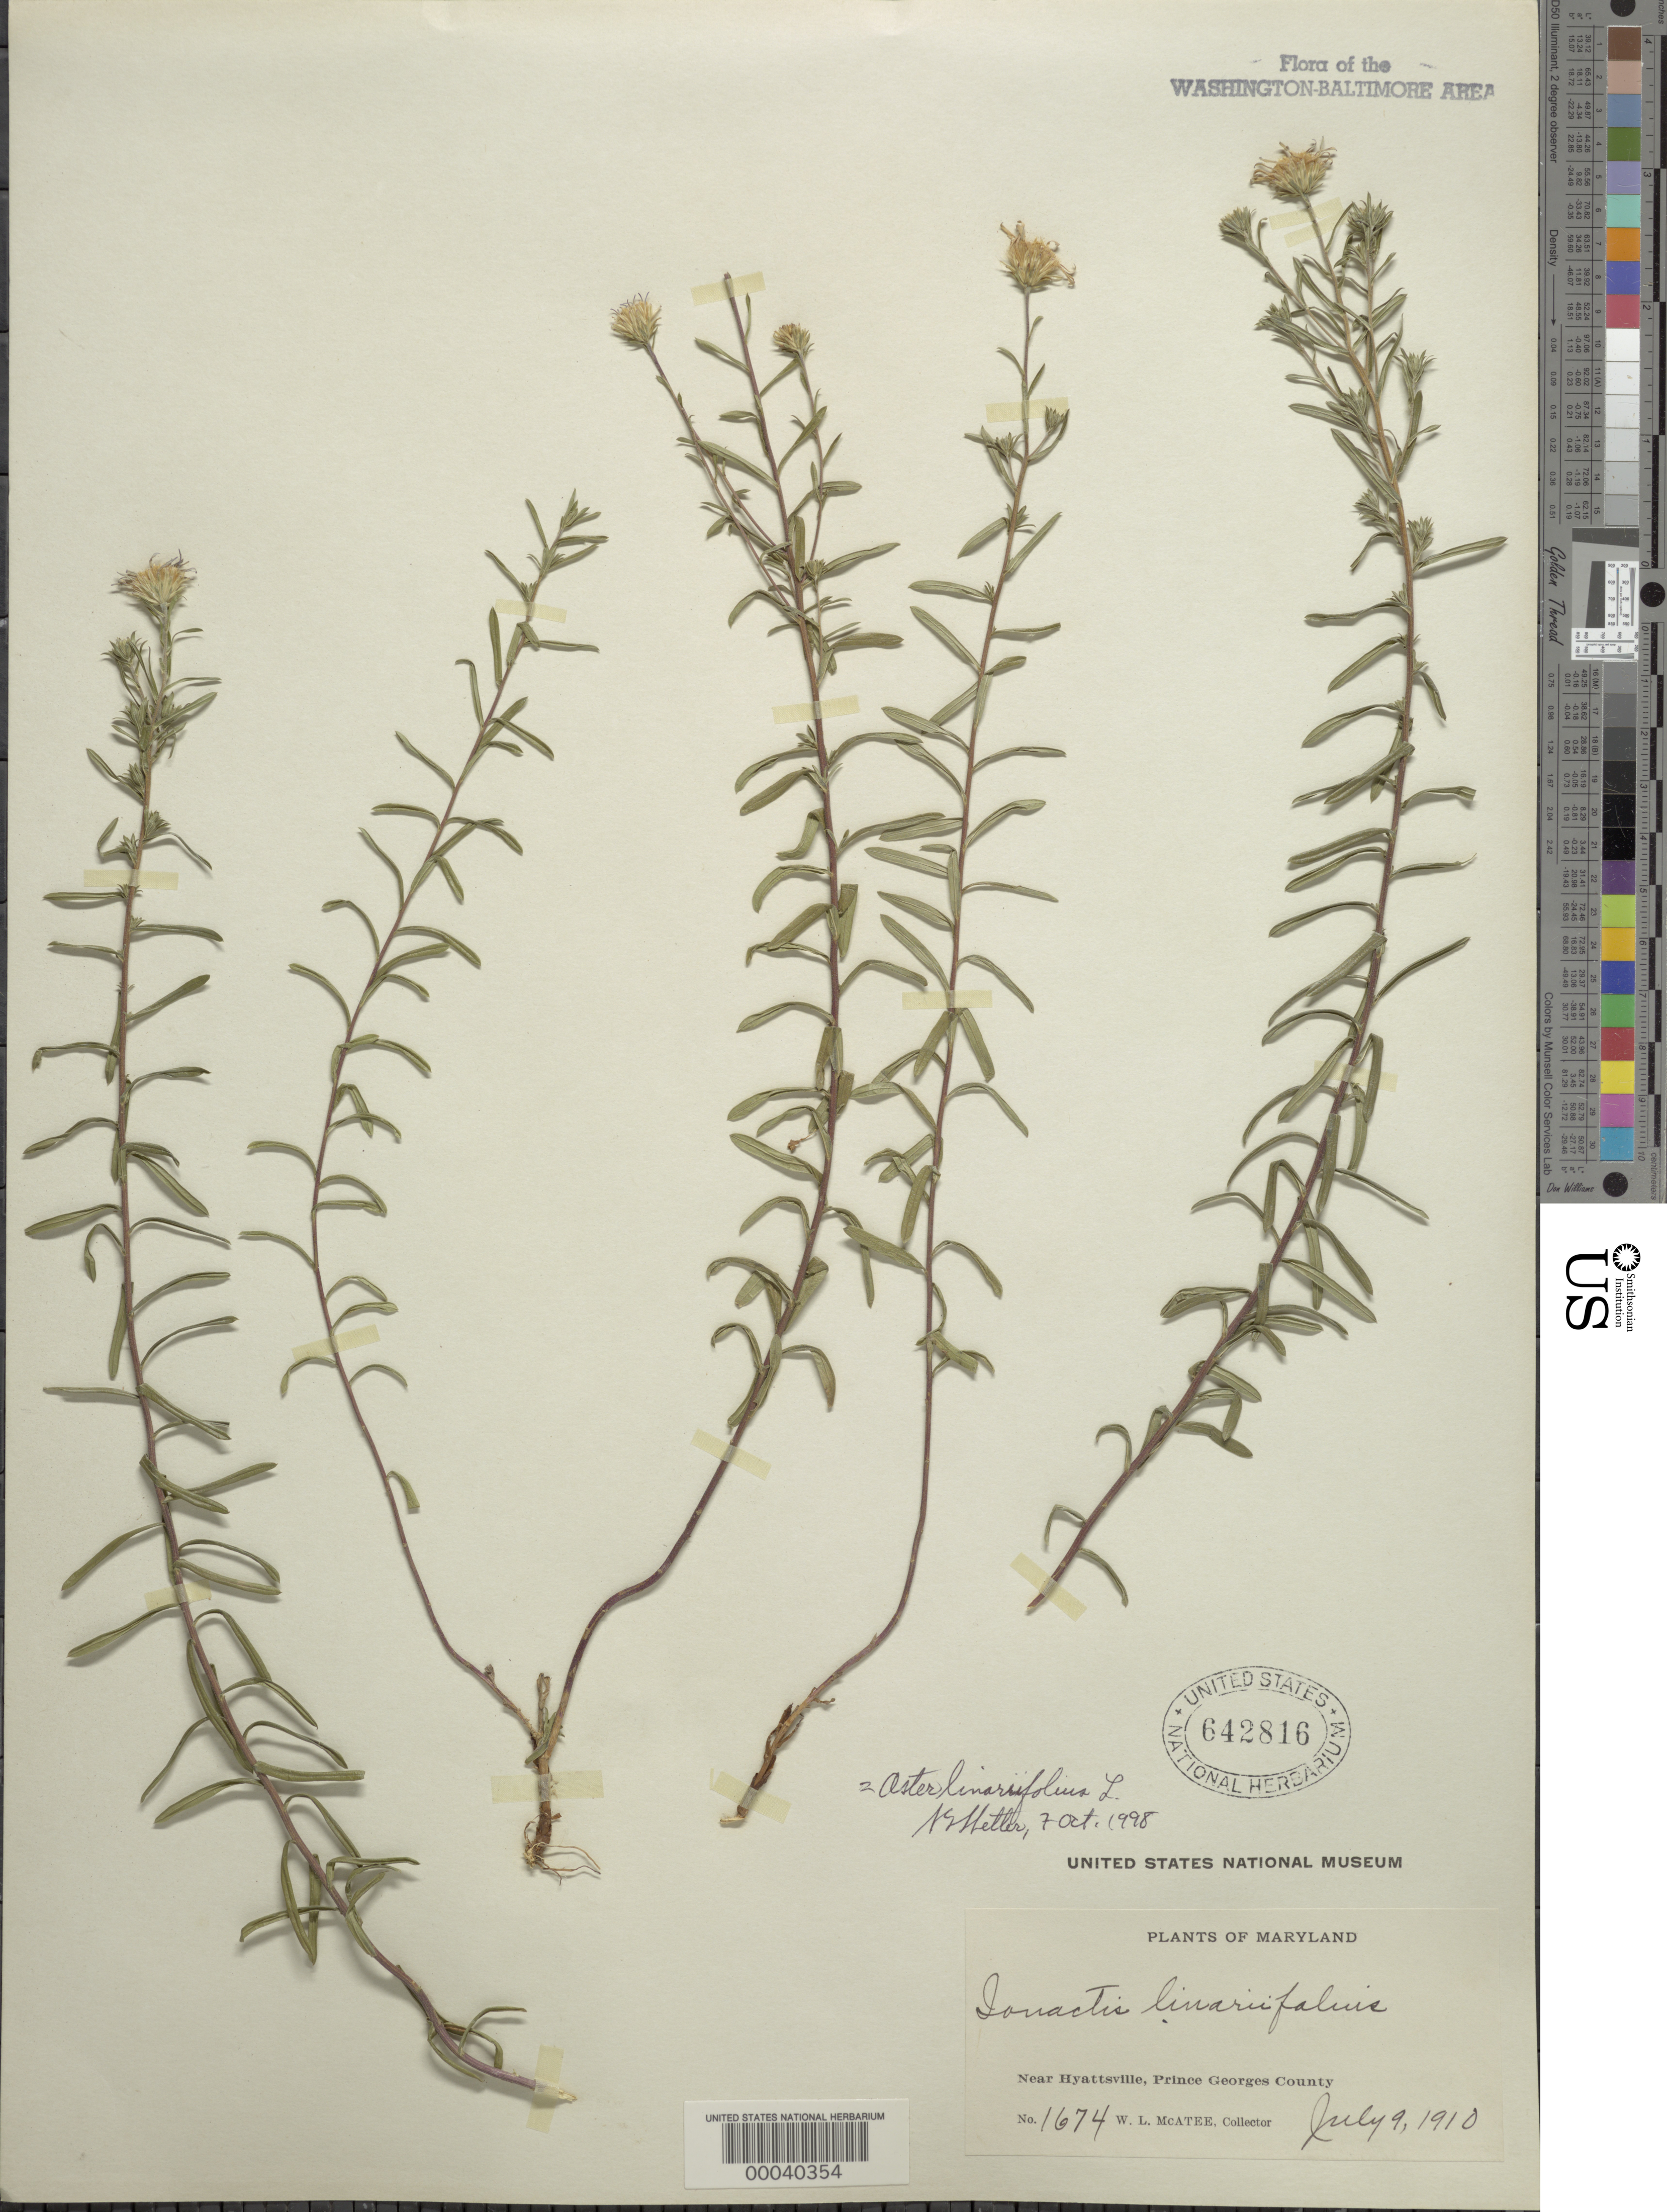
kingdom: Plantae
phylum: Tracheophyta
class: Magnoliopsida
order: Asterales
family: Asteraceae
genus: Ionactis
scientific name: Ionactis linariifolia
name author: (L.) Greene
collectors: W. McAtee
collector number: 1674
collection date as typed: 09 Jul 1910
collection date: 1910-07-09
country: United States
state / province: Maryland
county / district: Prince George's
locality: Hyattsville vicinity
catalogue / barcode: US 642816